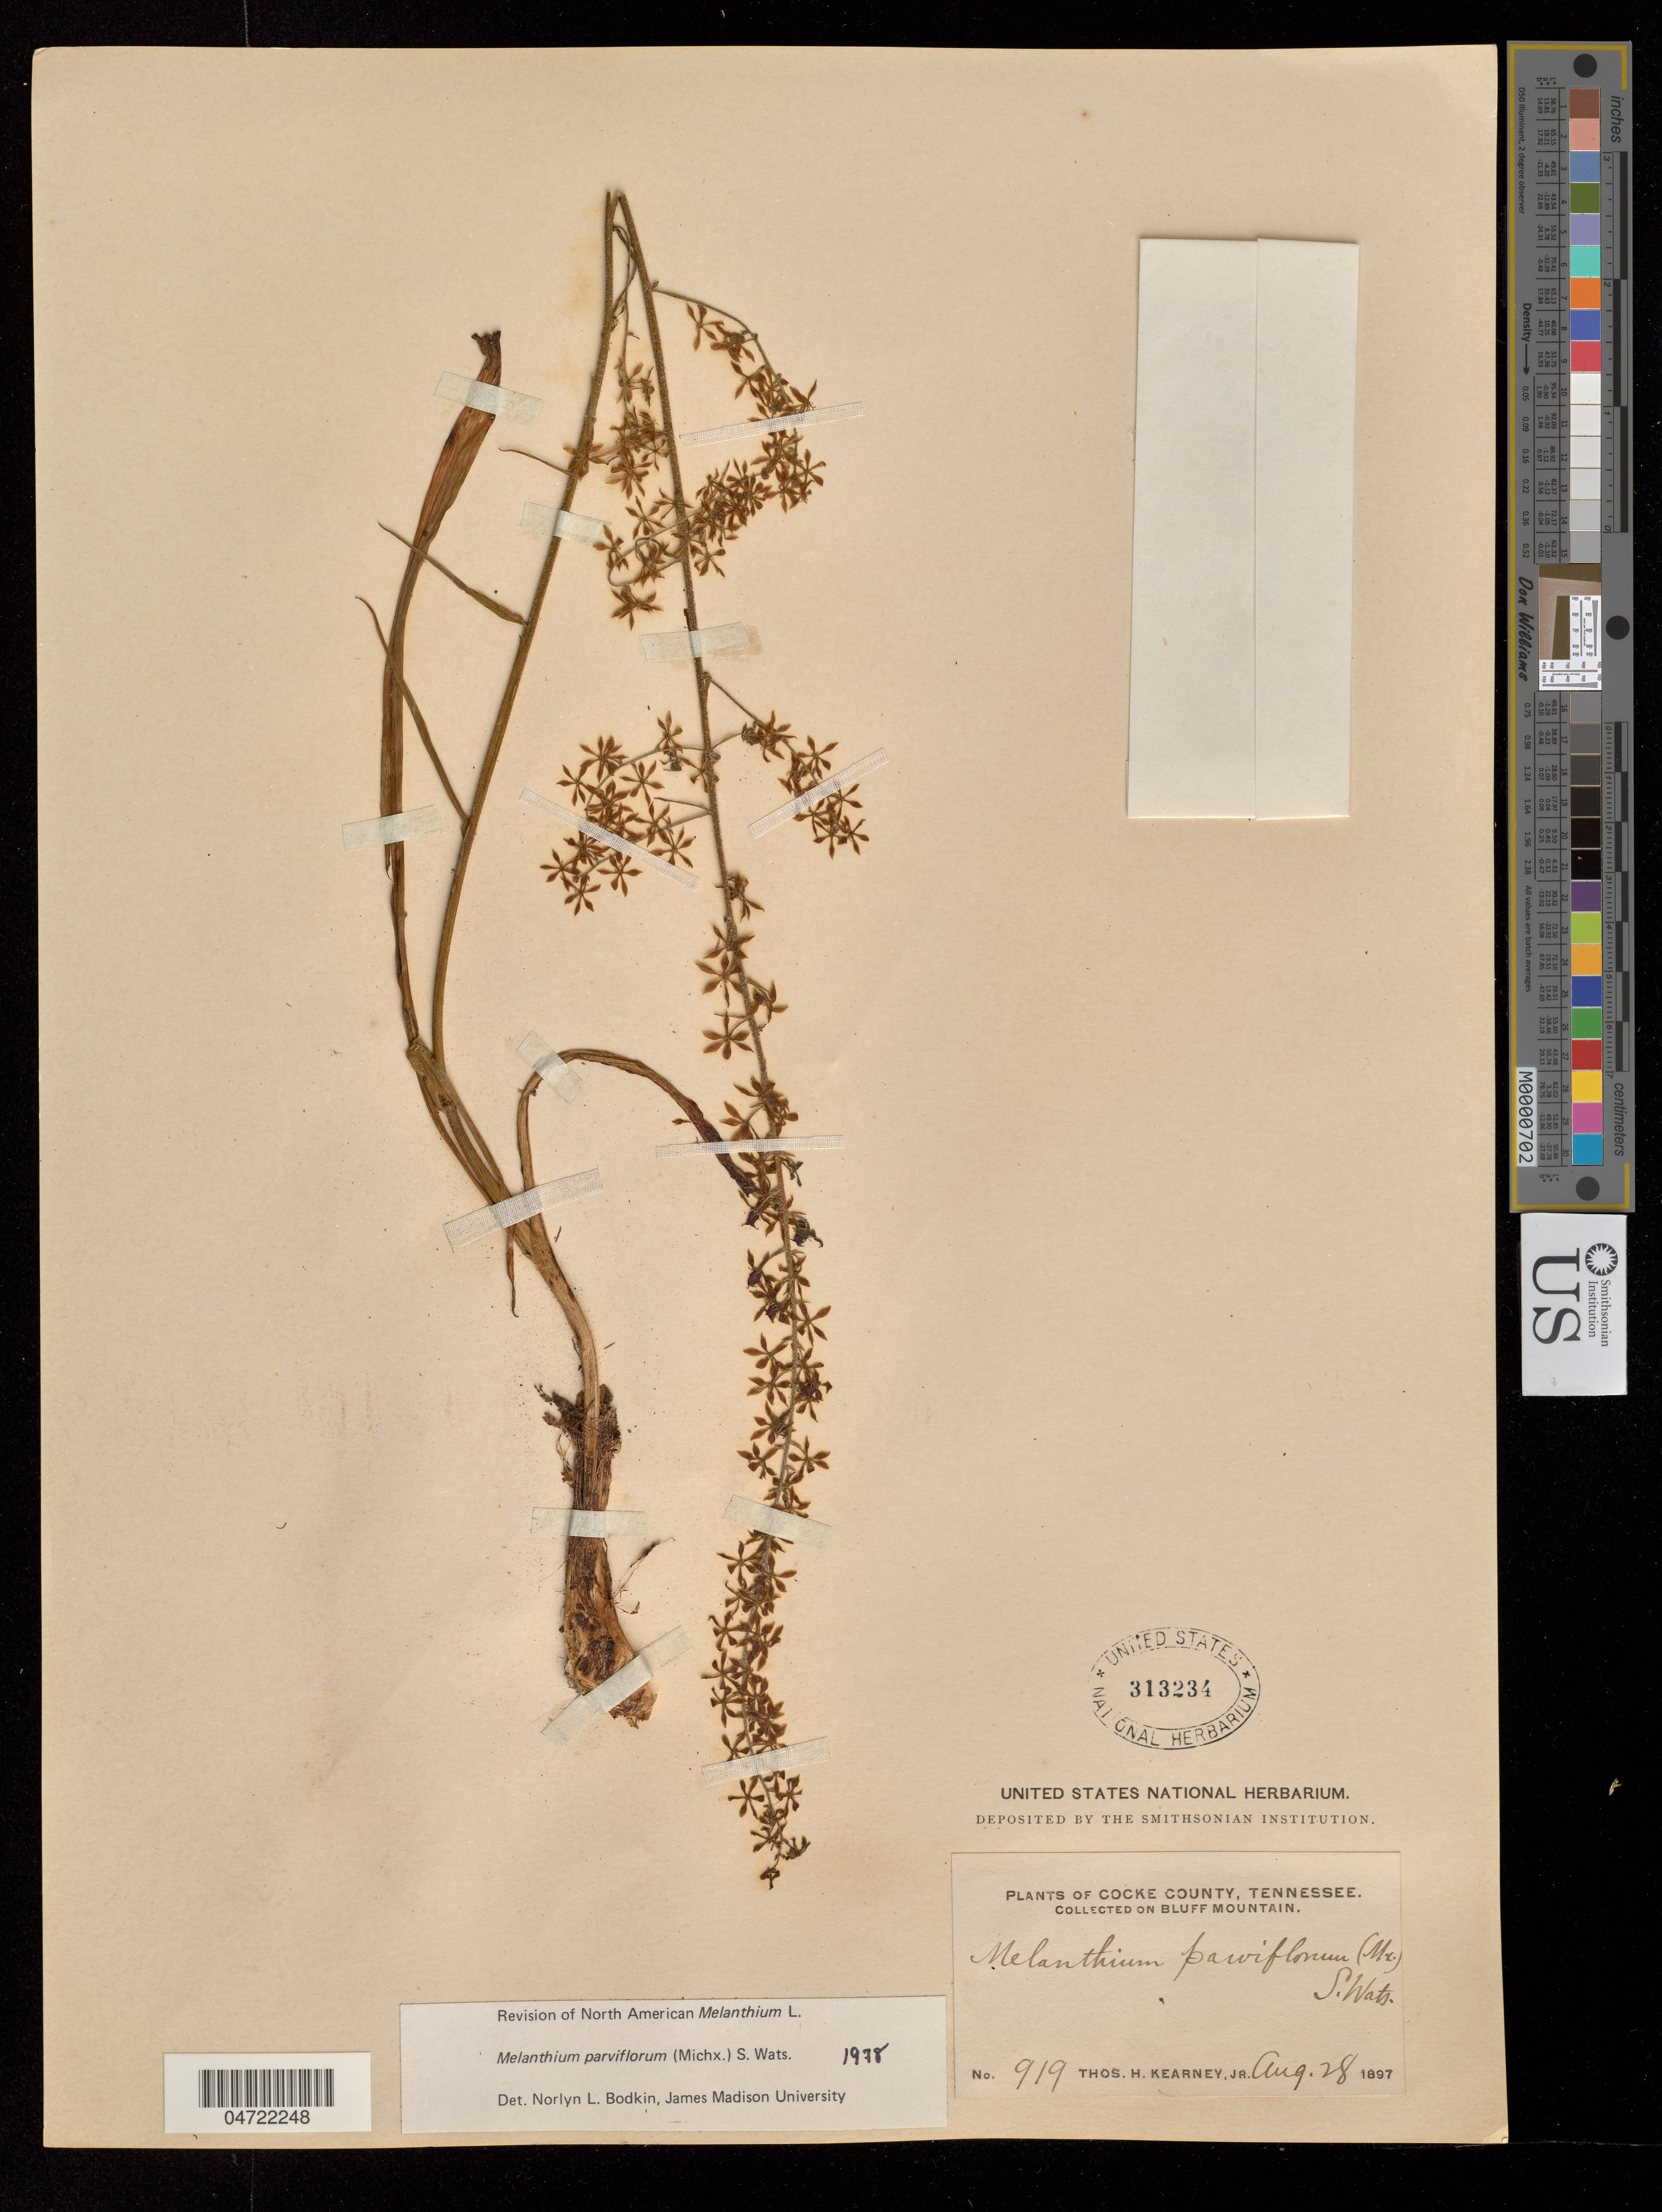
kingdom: Plantae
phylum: Tracheophyta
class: Liliopsida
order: Liliales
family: Melanthiaceae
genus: Melanthium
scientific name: Melanthium parviflorum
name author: (Michx.) S. Watson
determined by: Bodkin, N. L.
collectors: T. H. Kearney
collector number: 919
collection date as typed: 28 Aug 1897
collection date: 1897-08-28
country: United States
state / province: Tennessee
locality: Bluff Mt.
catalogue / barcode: US 313234